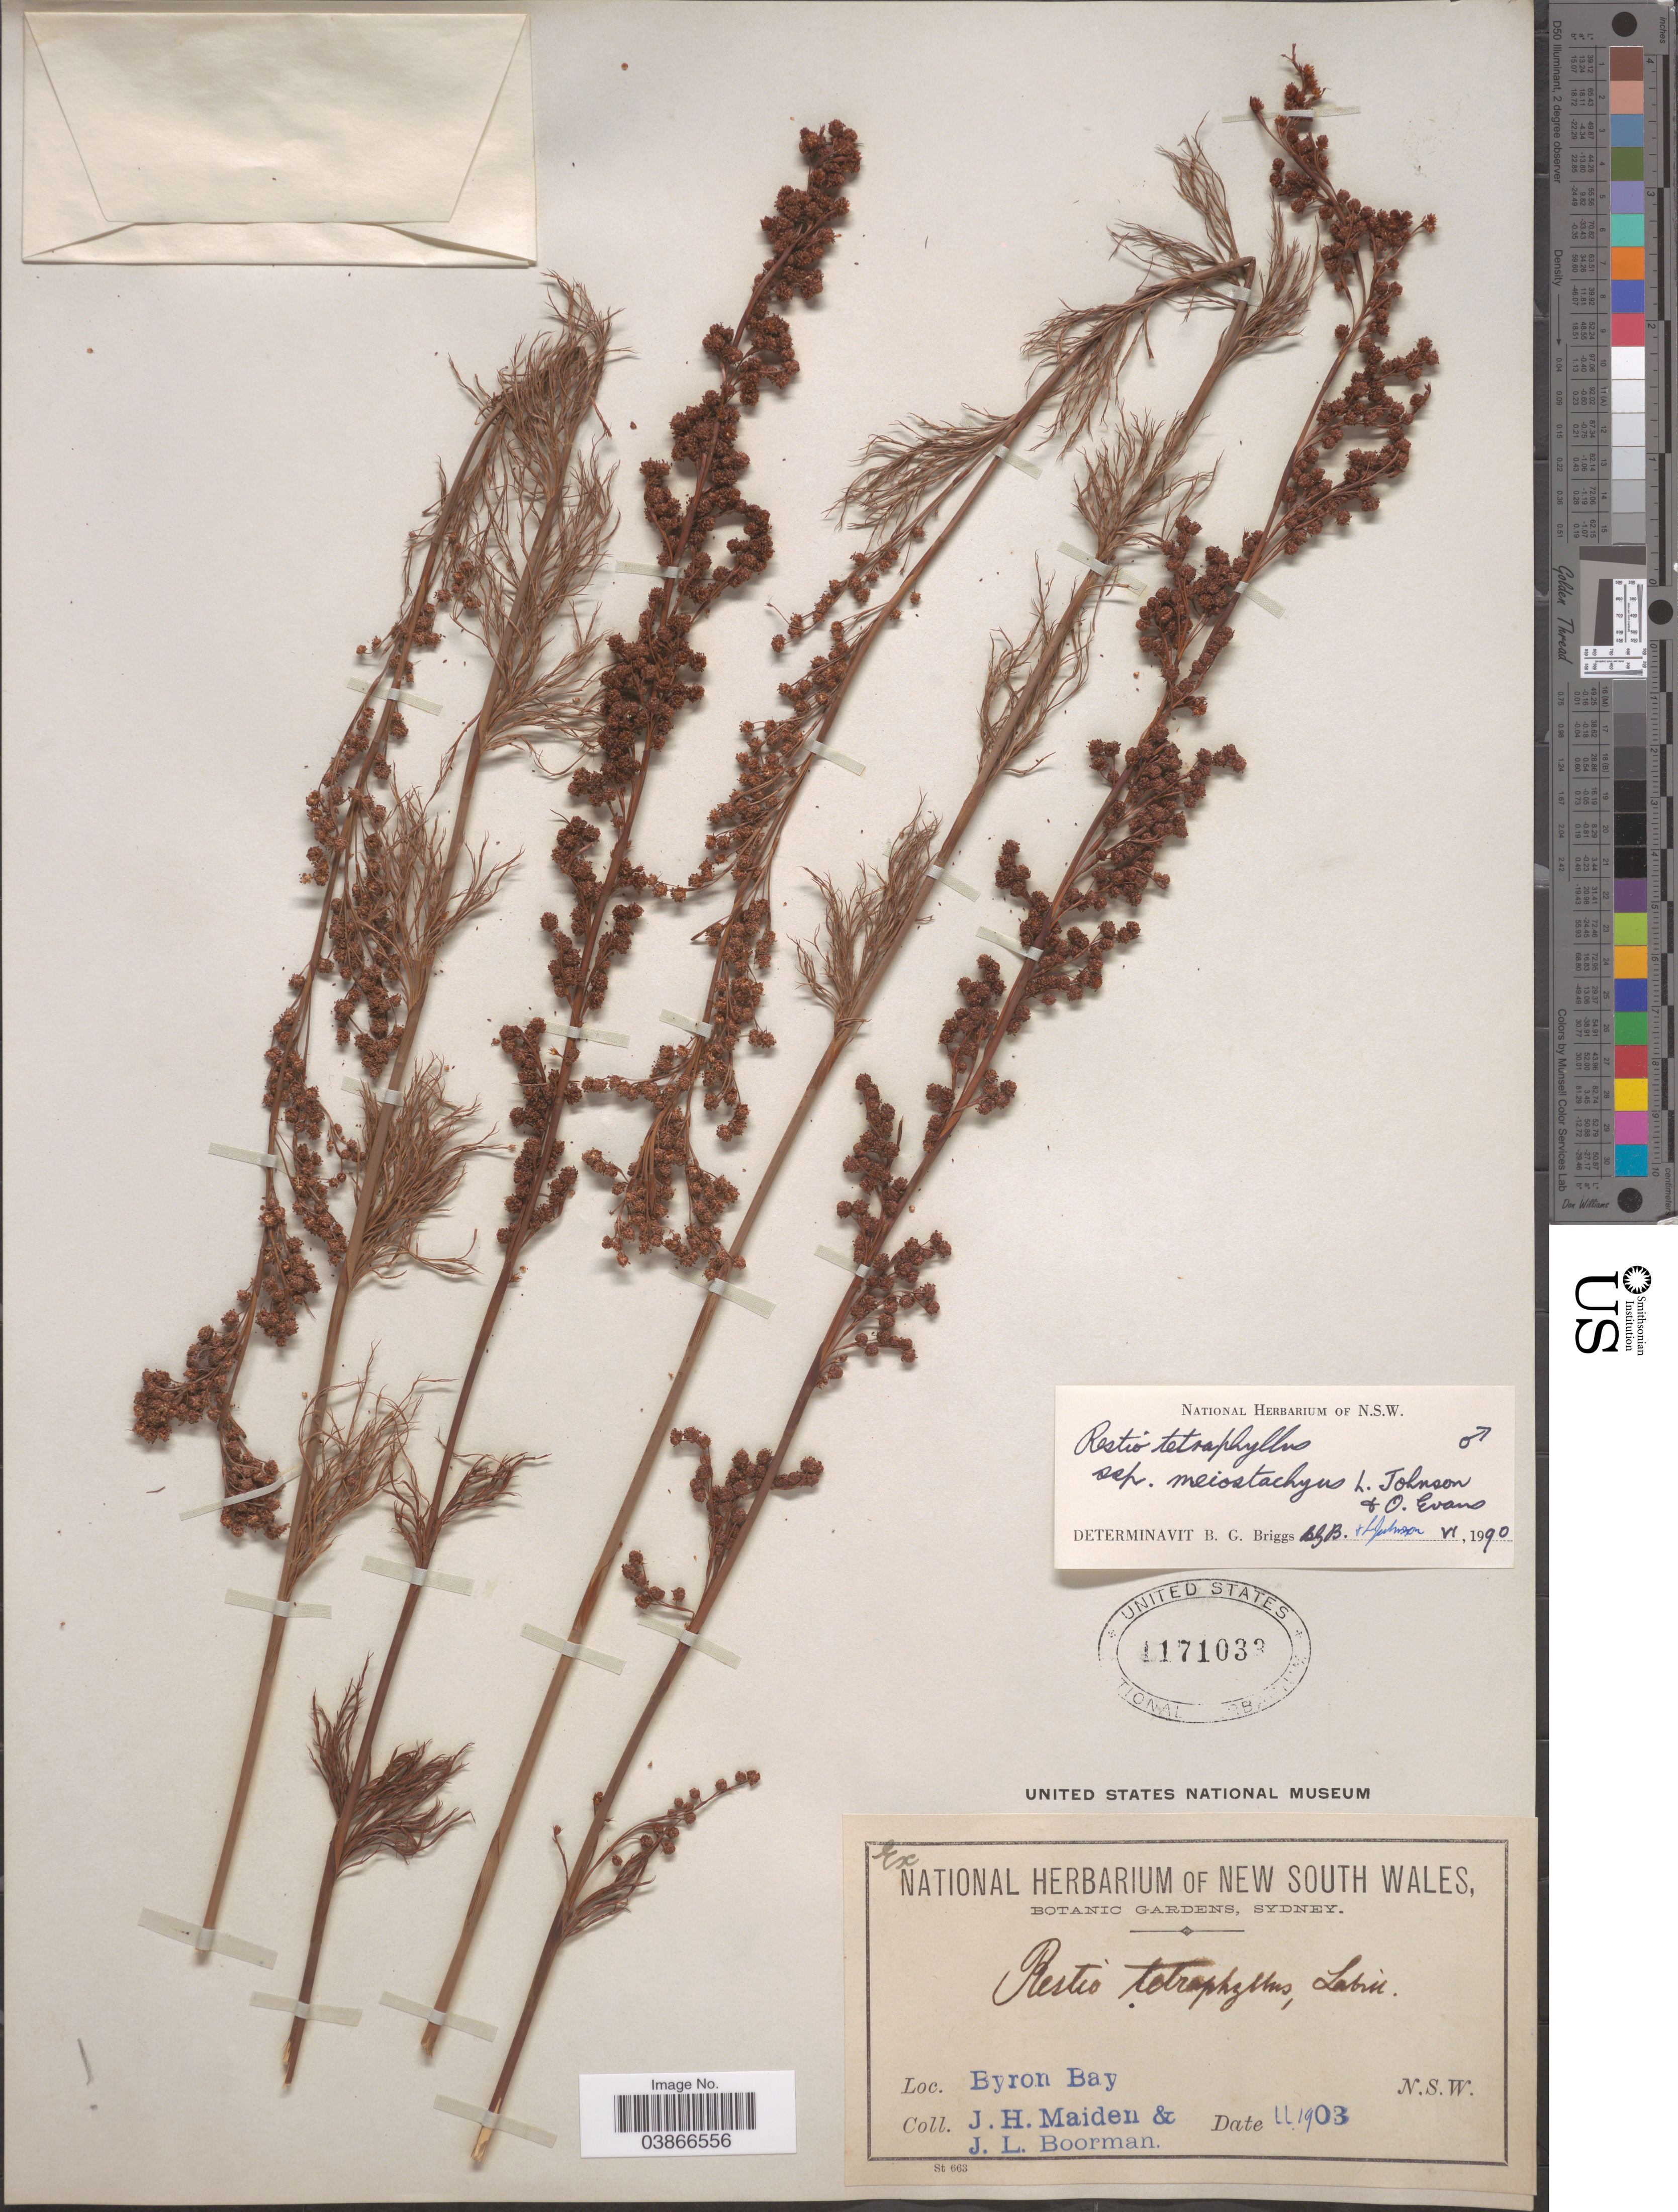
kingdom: Plantae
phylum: Tracheophyta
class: Liliopsida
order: Poales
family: Restionaceae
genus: Baloskion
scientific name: Baloskion tetraphyllum subsp. meiostachyum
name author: (L.A.S. Johnson & O.D. Evans) B.G. Briggs & L.A.S. Johnson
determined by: Strong, Mark T., (BOT), Smithsonian Institution - National Museum of Natural History (UNITED STATES)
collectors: J. Maiden & J. Boorman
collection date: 1903-11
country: Australia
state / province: New South Wales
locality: Byron Bay.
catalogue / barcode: US 1171033